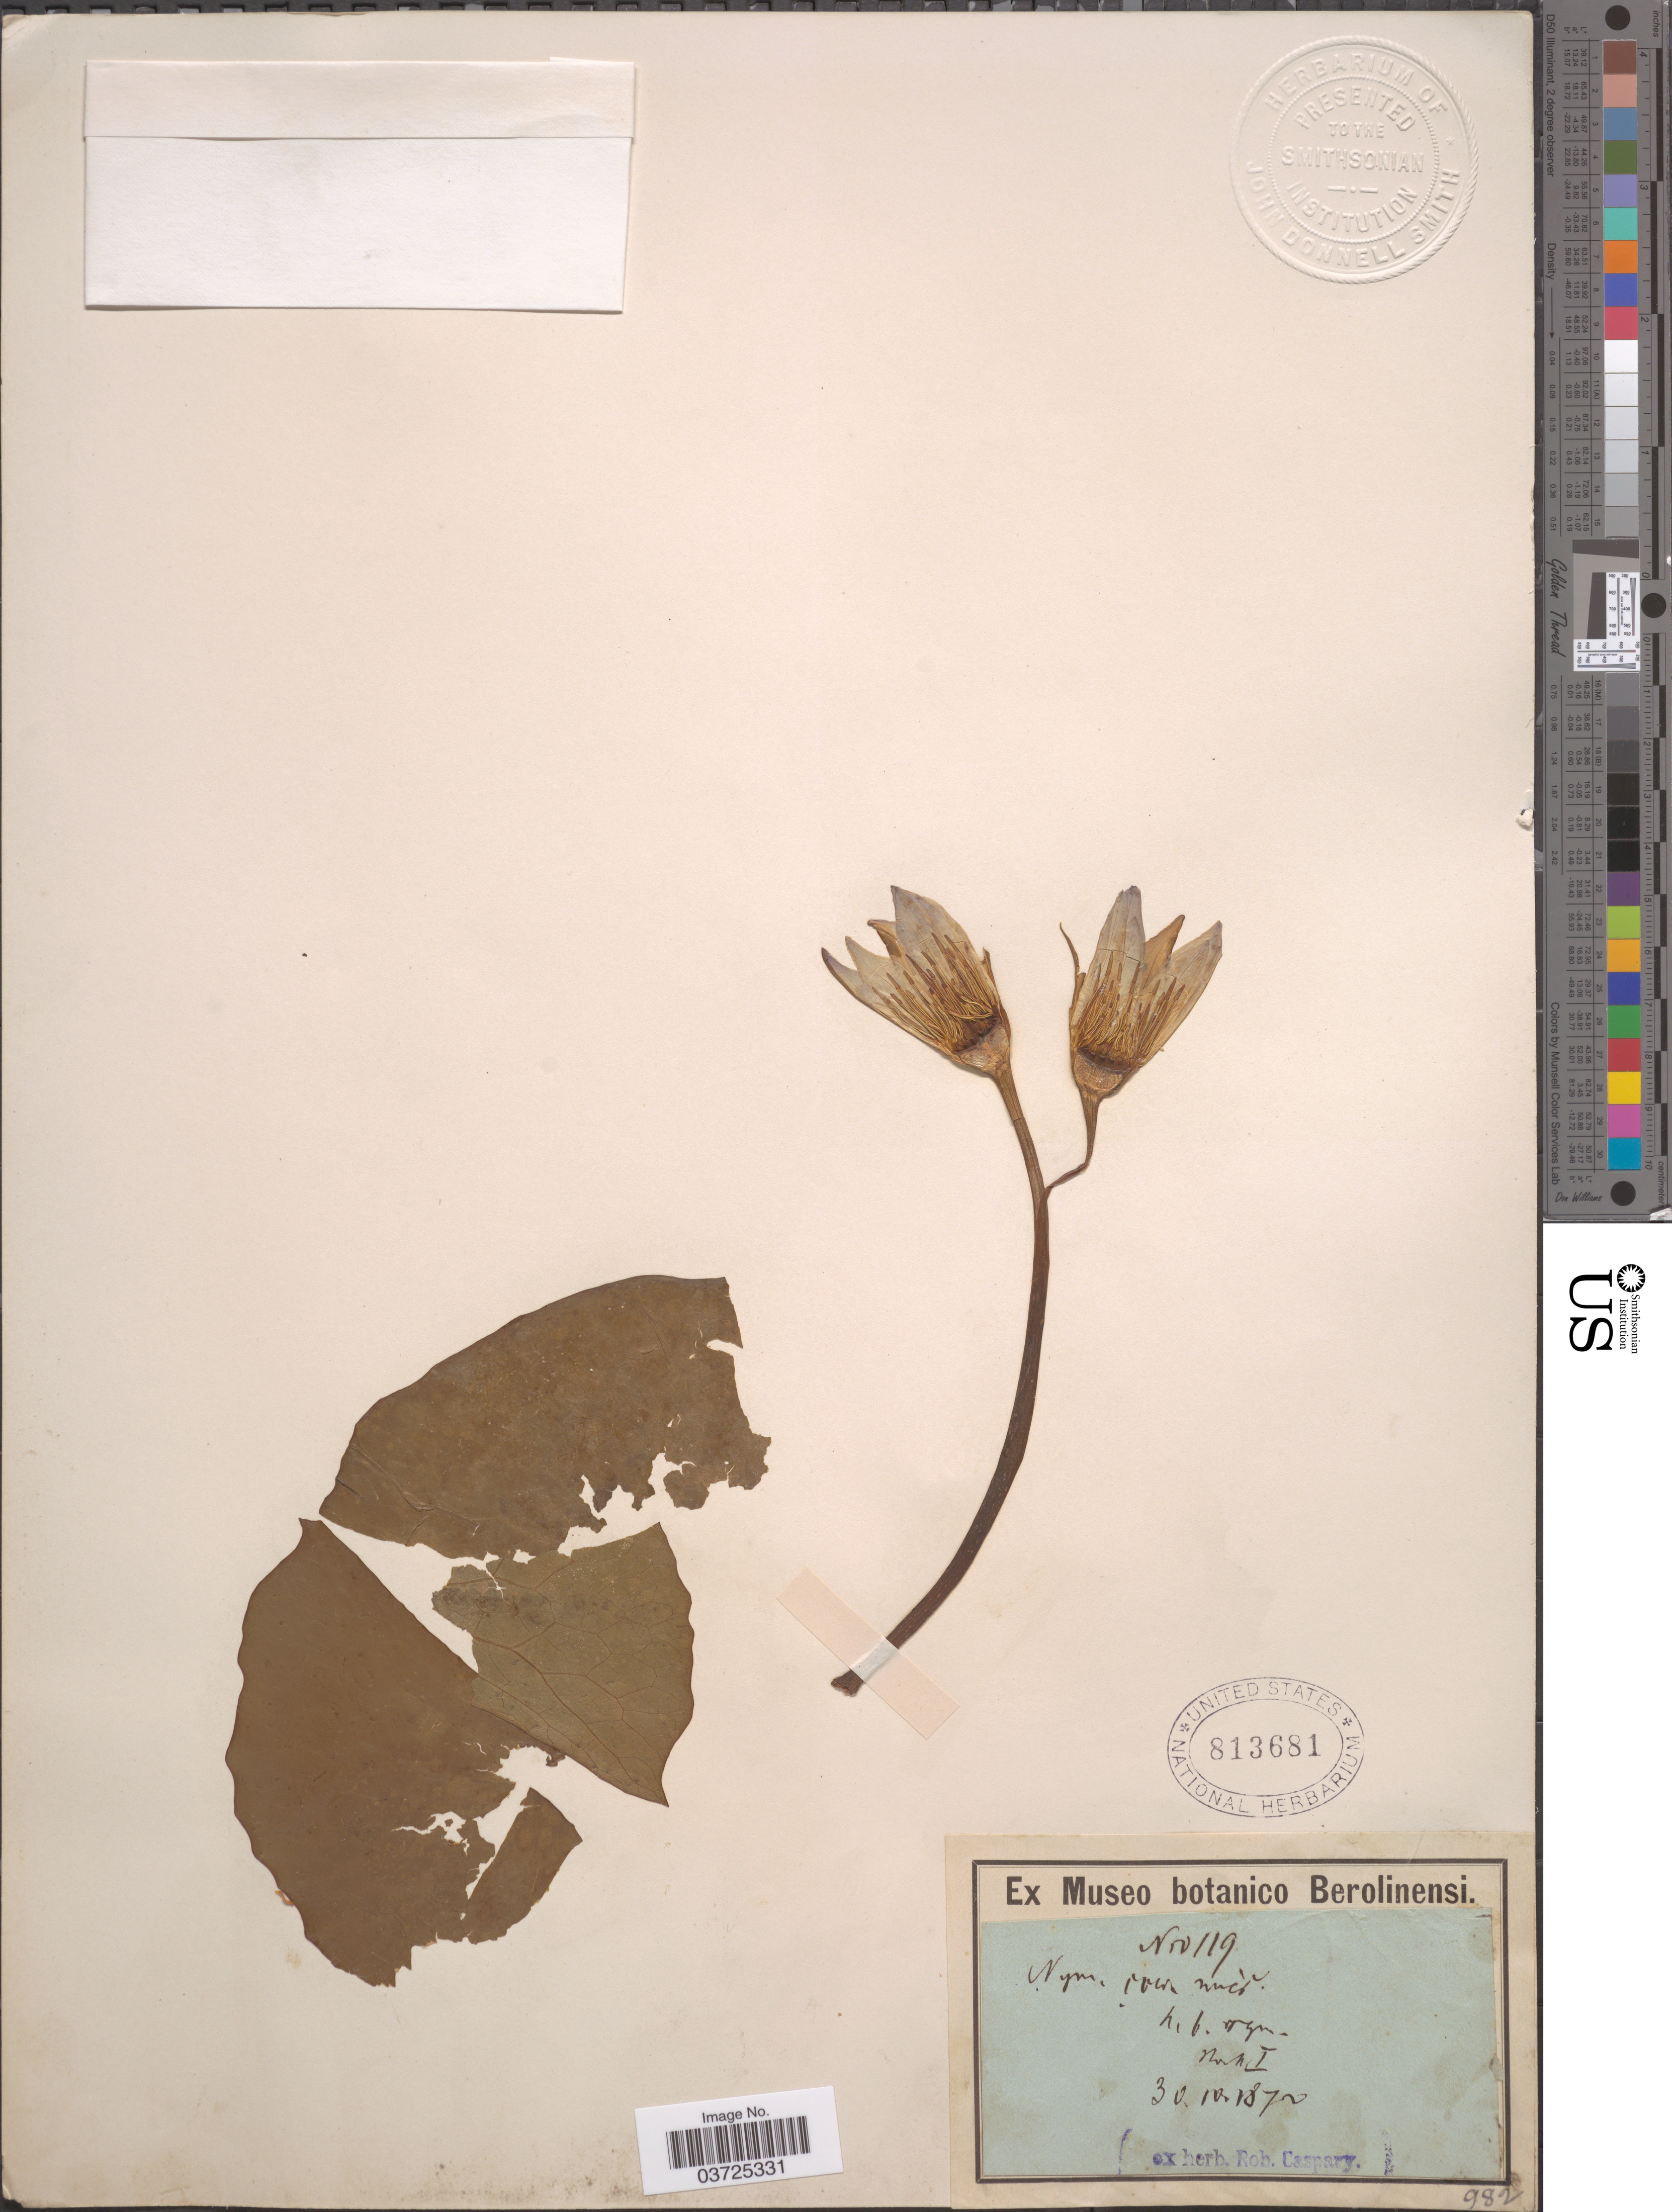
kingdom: Plantae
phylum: Tracheophyta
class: Magnoliopsida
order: Nymphaeales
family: Nymphaeaceae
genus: Nymphaea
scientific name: Nymphaea rubra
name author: Roxb.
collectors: ex herb. Rob. Caspary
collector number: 982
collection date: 1872-10-30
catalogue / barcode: US 813681